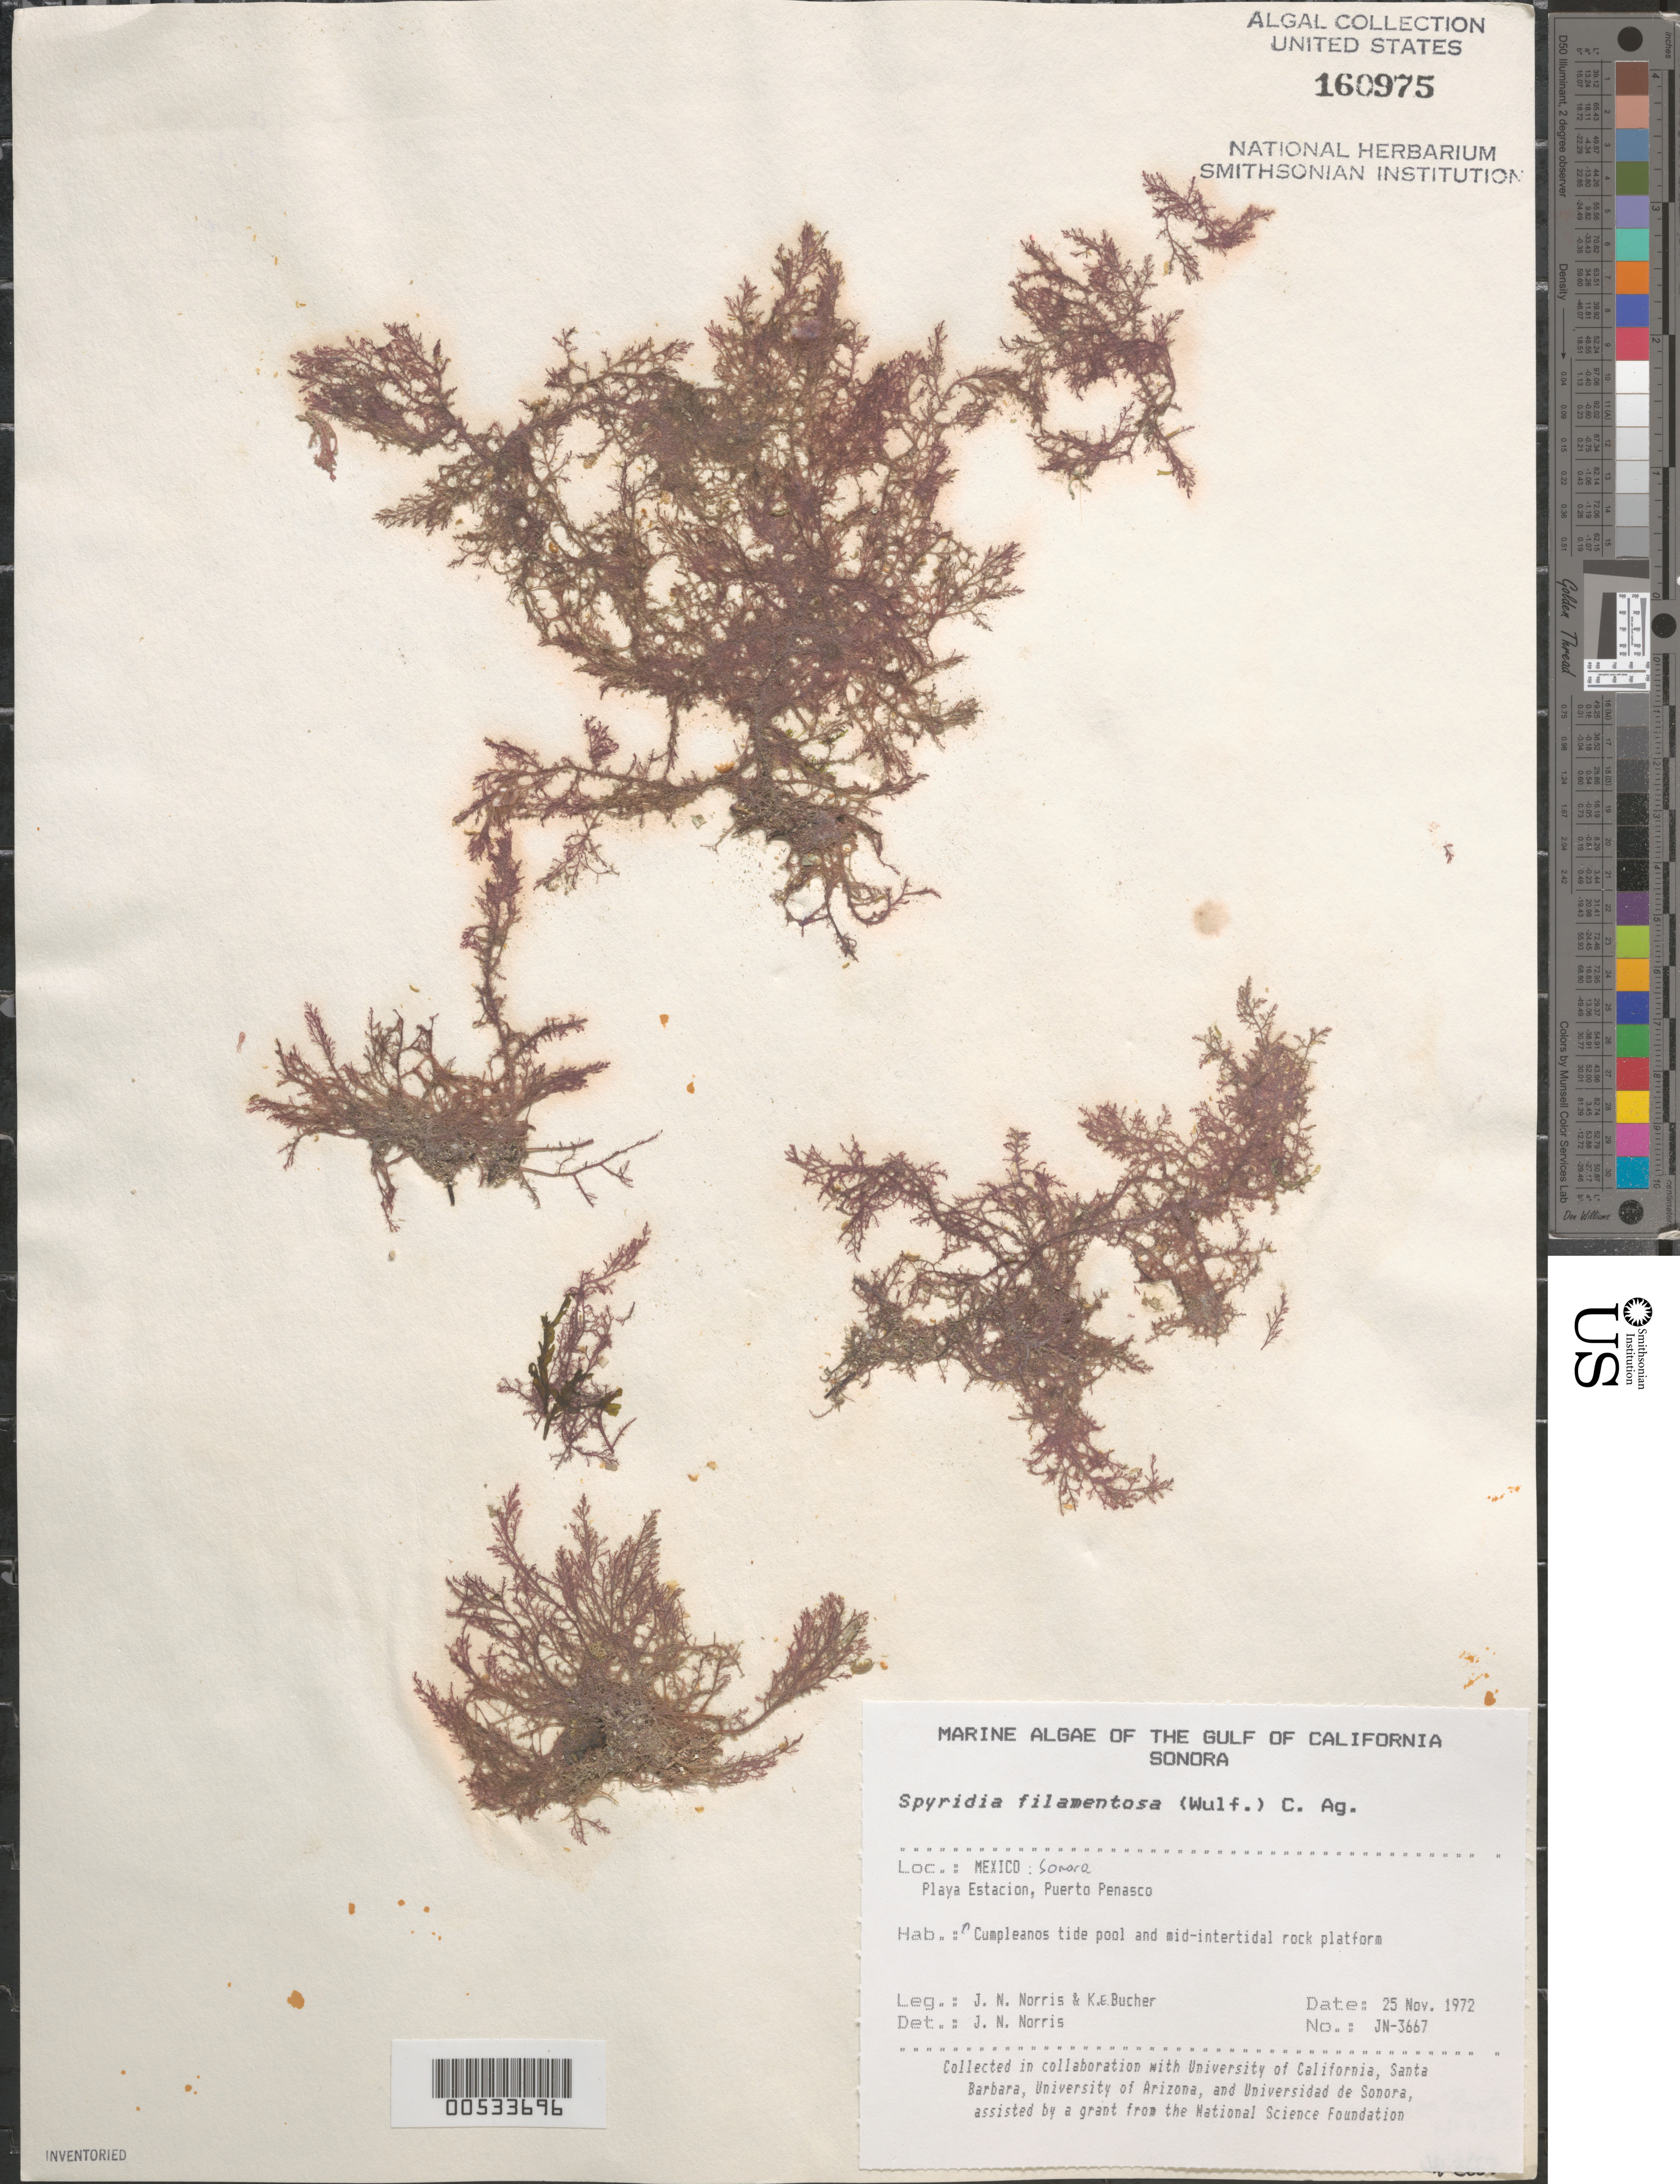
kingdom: Plantae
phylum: Rhodophyta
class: Florideophyceae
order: Ceramiales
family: Spyridiaceae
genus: Spyridia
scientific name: Spyridia filamentosa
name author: (Wulfen) Harv.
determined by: Norris, James N.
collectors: J. N. Norris & K. E. Bucher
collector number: JN-3667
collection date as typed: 25 Nov 1972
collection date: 1972-11-25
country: Mexico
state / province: Sonora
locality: Playa Estacion, Puerto Penasco, Cumpleanos tide pool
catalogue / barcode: US 160975